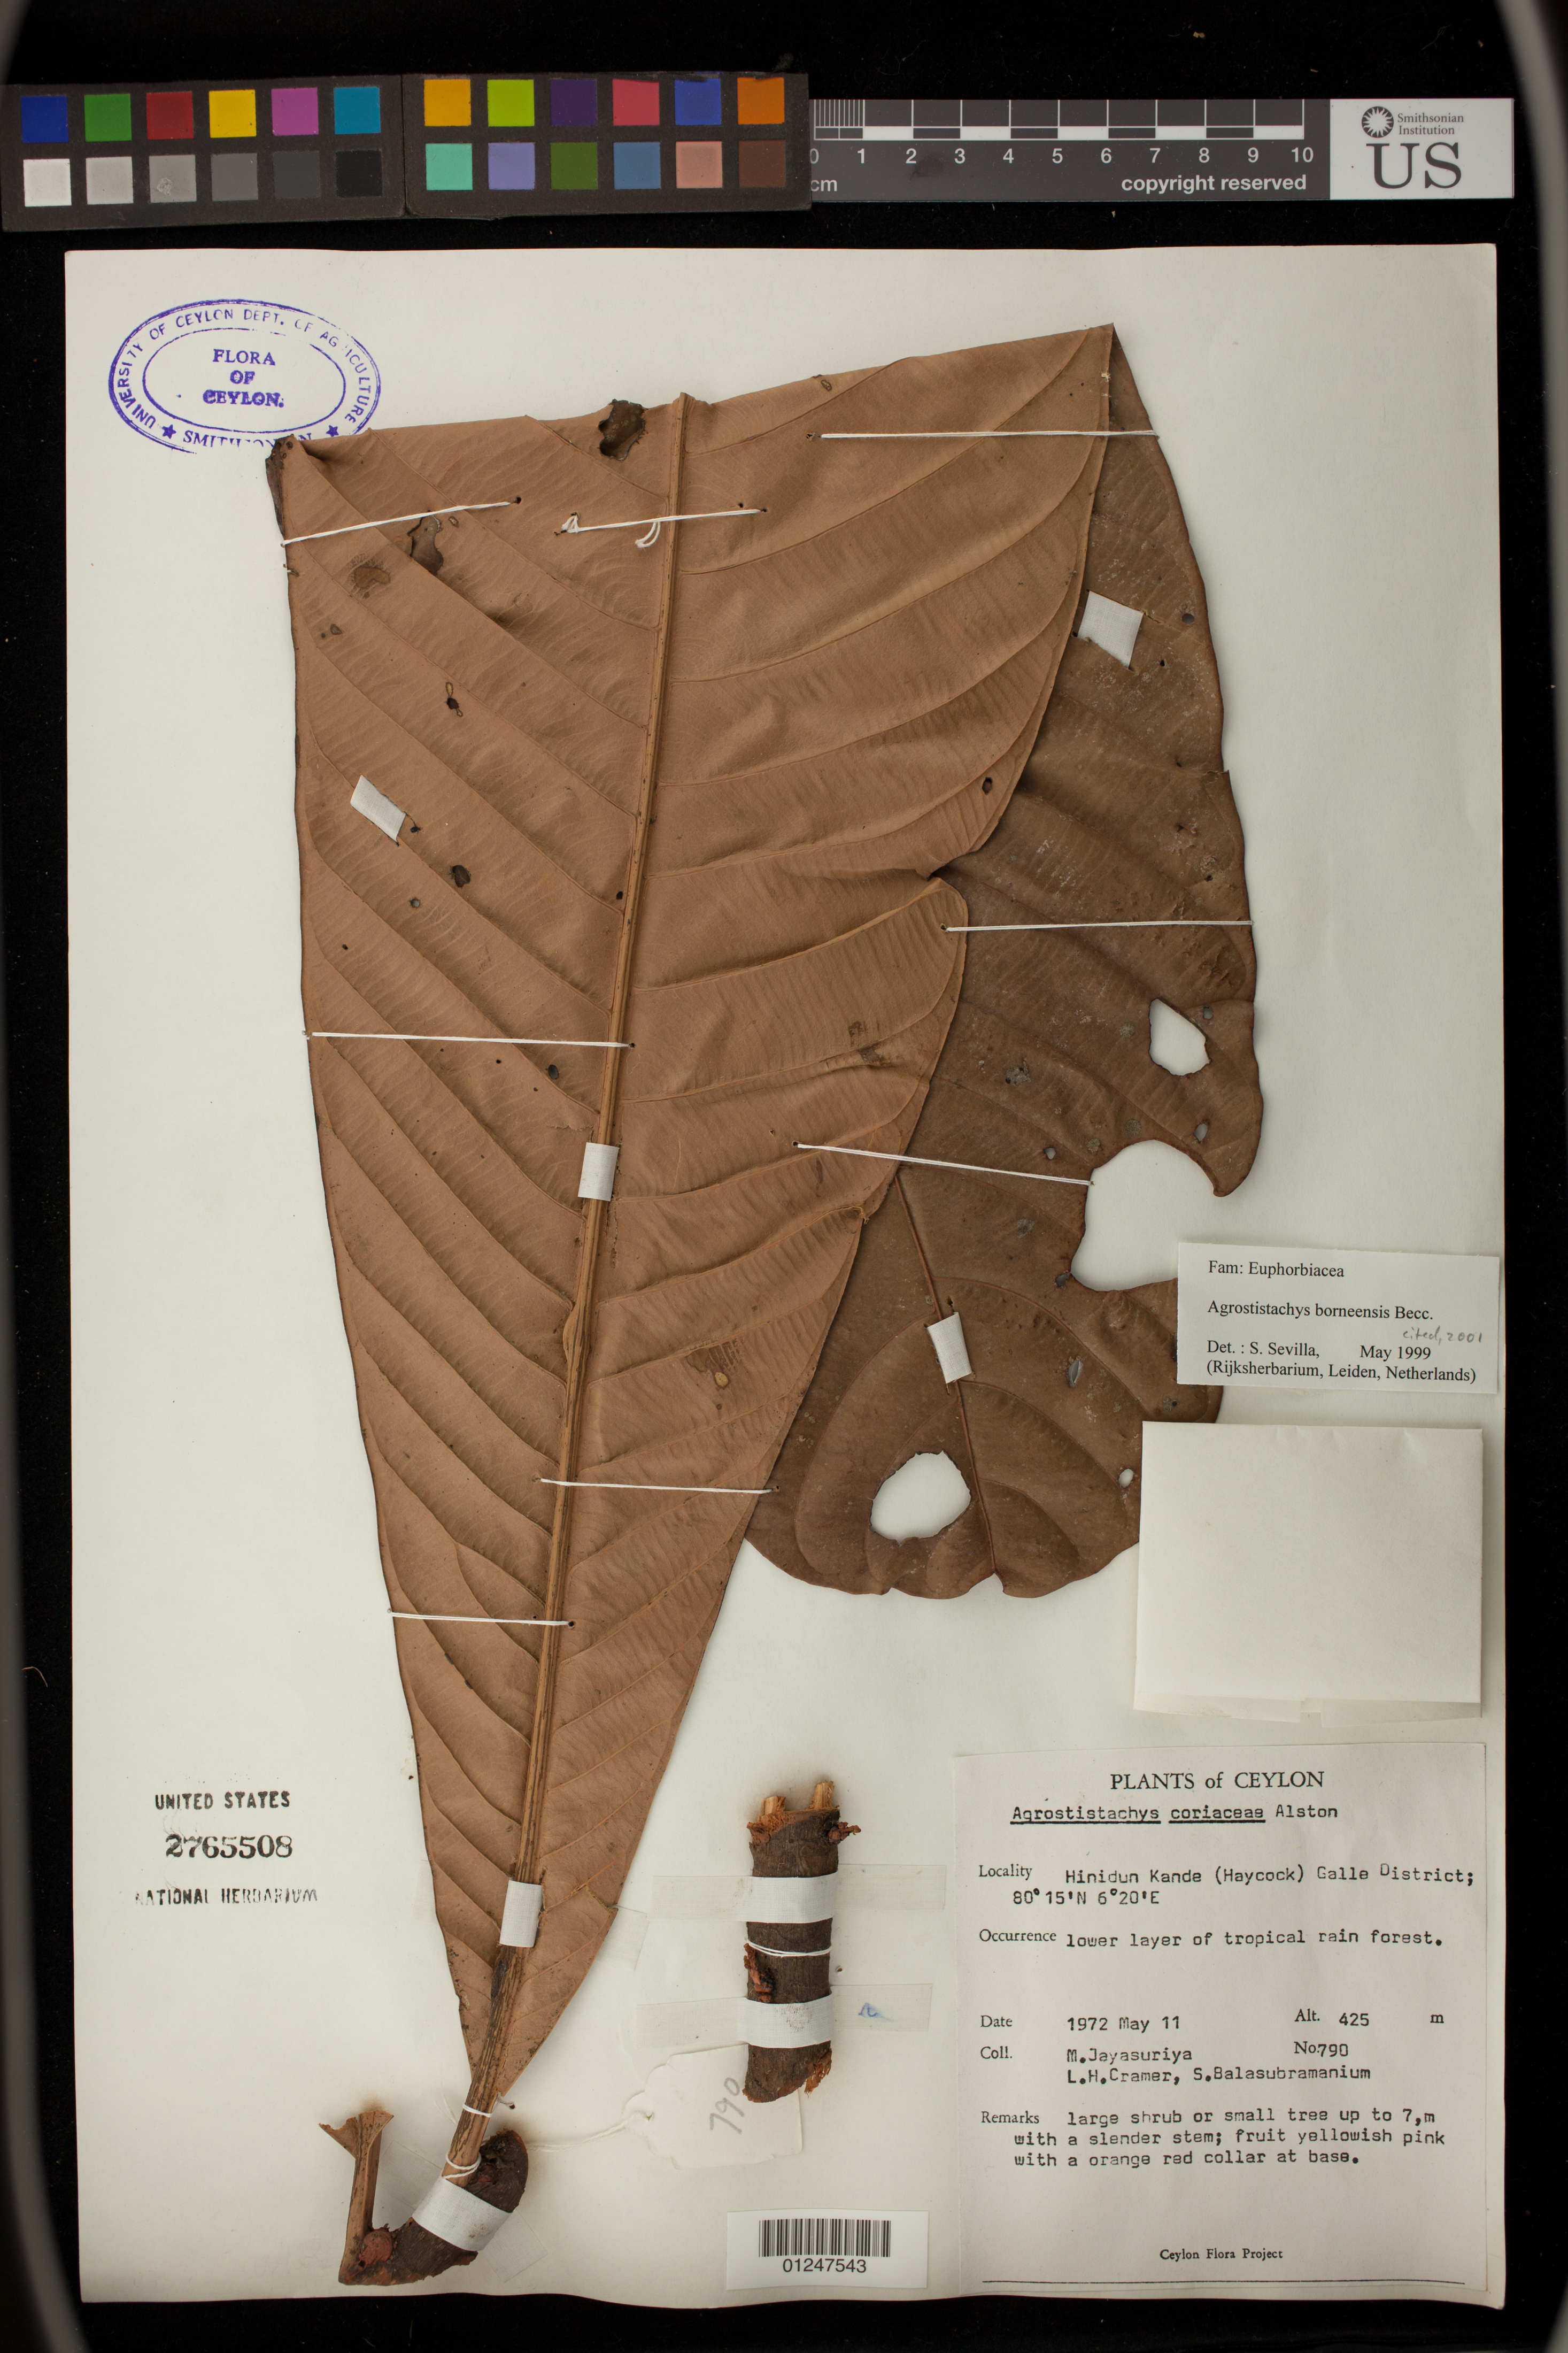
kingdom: Plantae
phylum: Tracheophyta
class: Magnoliopsida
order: Malpighiales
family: Euphorbiaceae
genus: Agrostistachys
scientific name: Agrostistachys borneensis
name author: Becc.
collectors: M. Jayasuriya, L. H. Cramer & S. Balasubramanium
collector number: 790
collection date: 1972-05-11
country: Sri Lanka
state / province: Southern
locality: Hinidum Kande (Haycock) Galle District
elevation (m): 425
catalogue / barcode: US 2765508